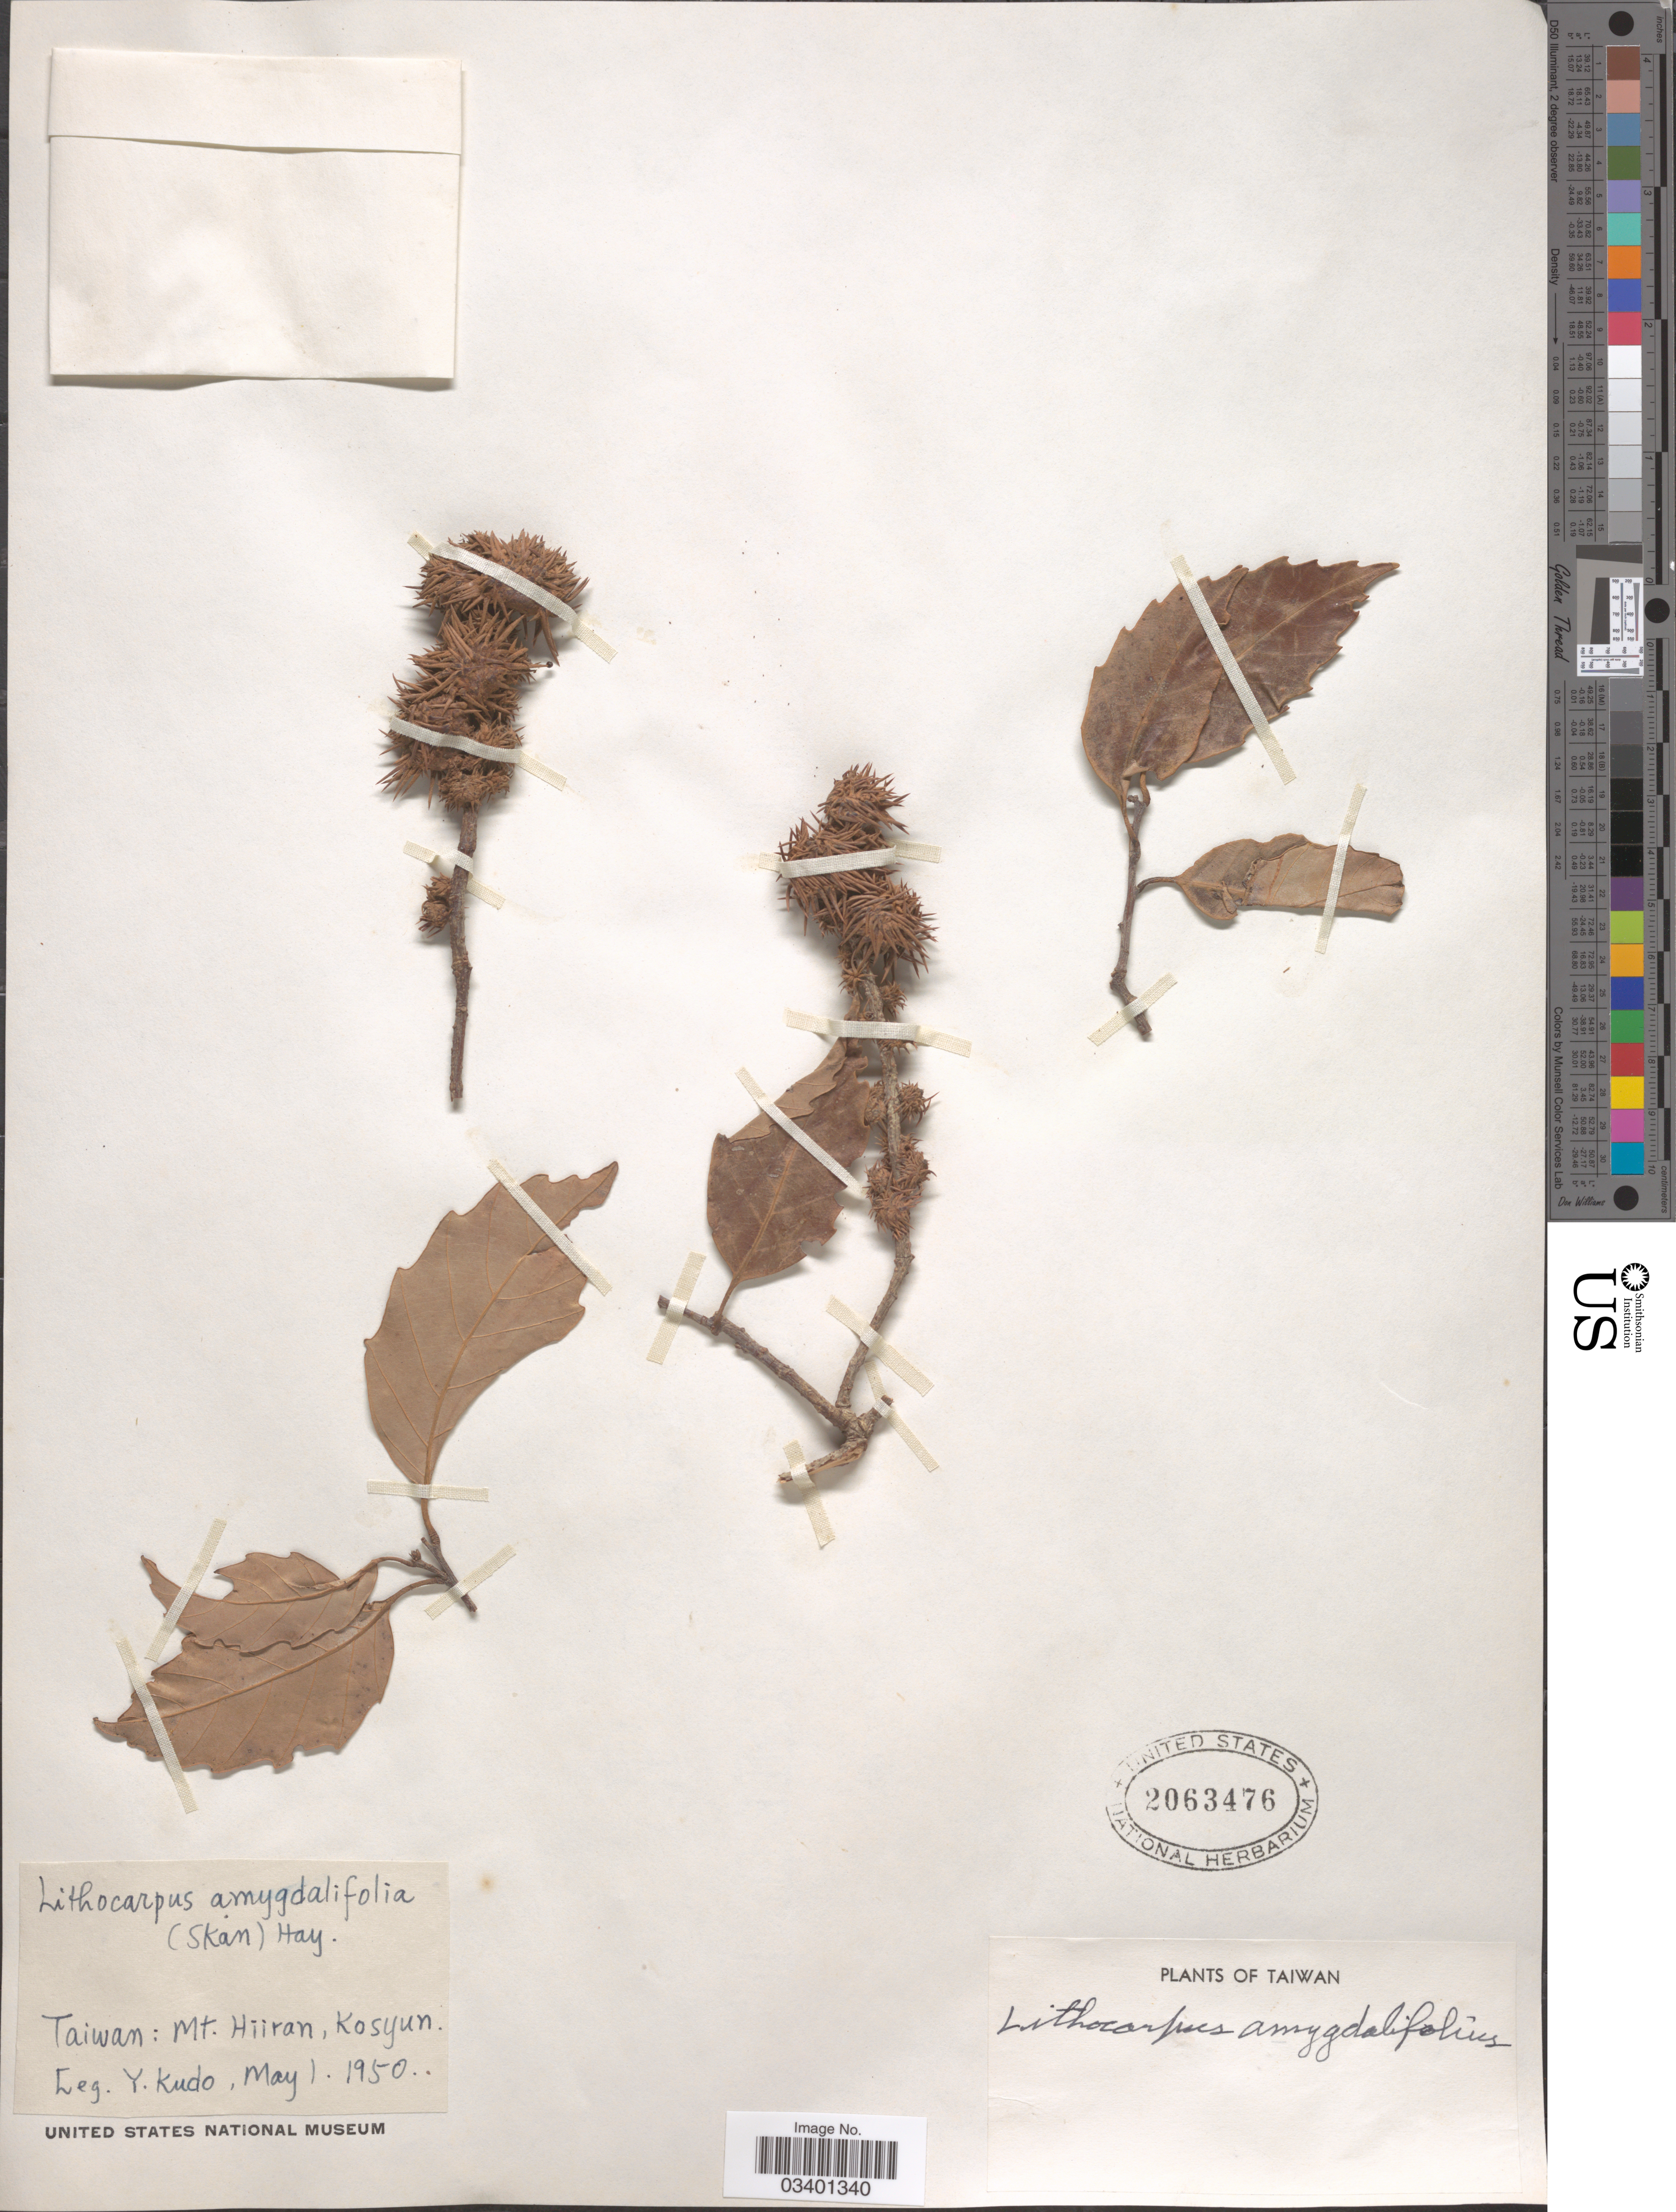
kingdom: Plantae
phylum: Tracheophyta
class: Magnoliopsida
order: Fagales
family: Fagaceae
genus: Castanopsis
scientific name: Castanopsis sp.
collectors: Y. Kudô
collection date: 1950-05-01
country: Taiwan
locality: Mt. Hiiran, Kosyun.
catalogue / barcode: US 2063476